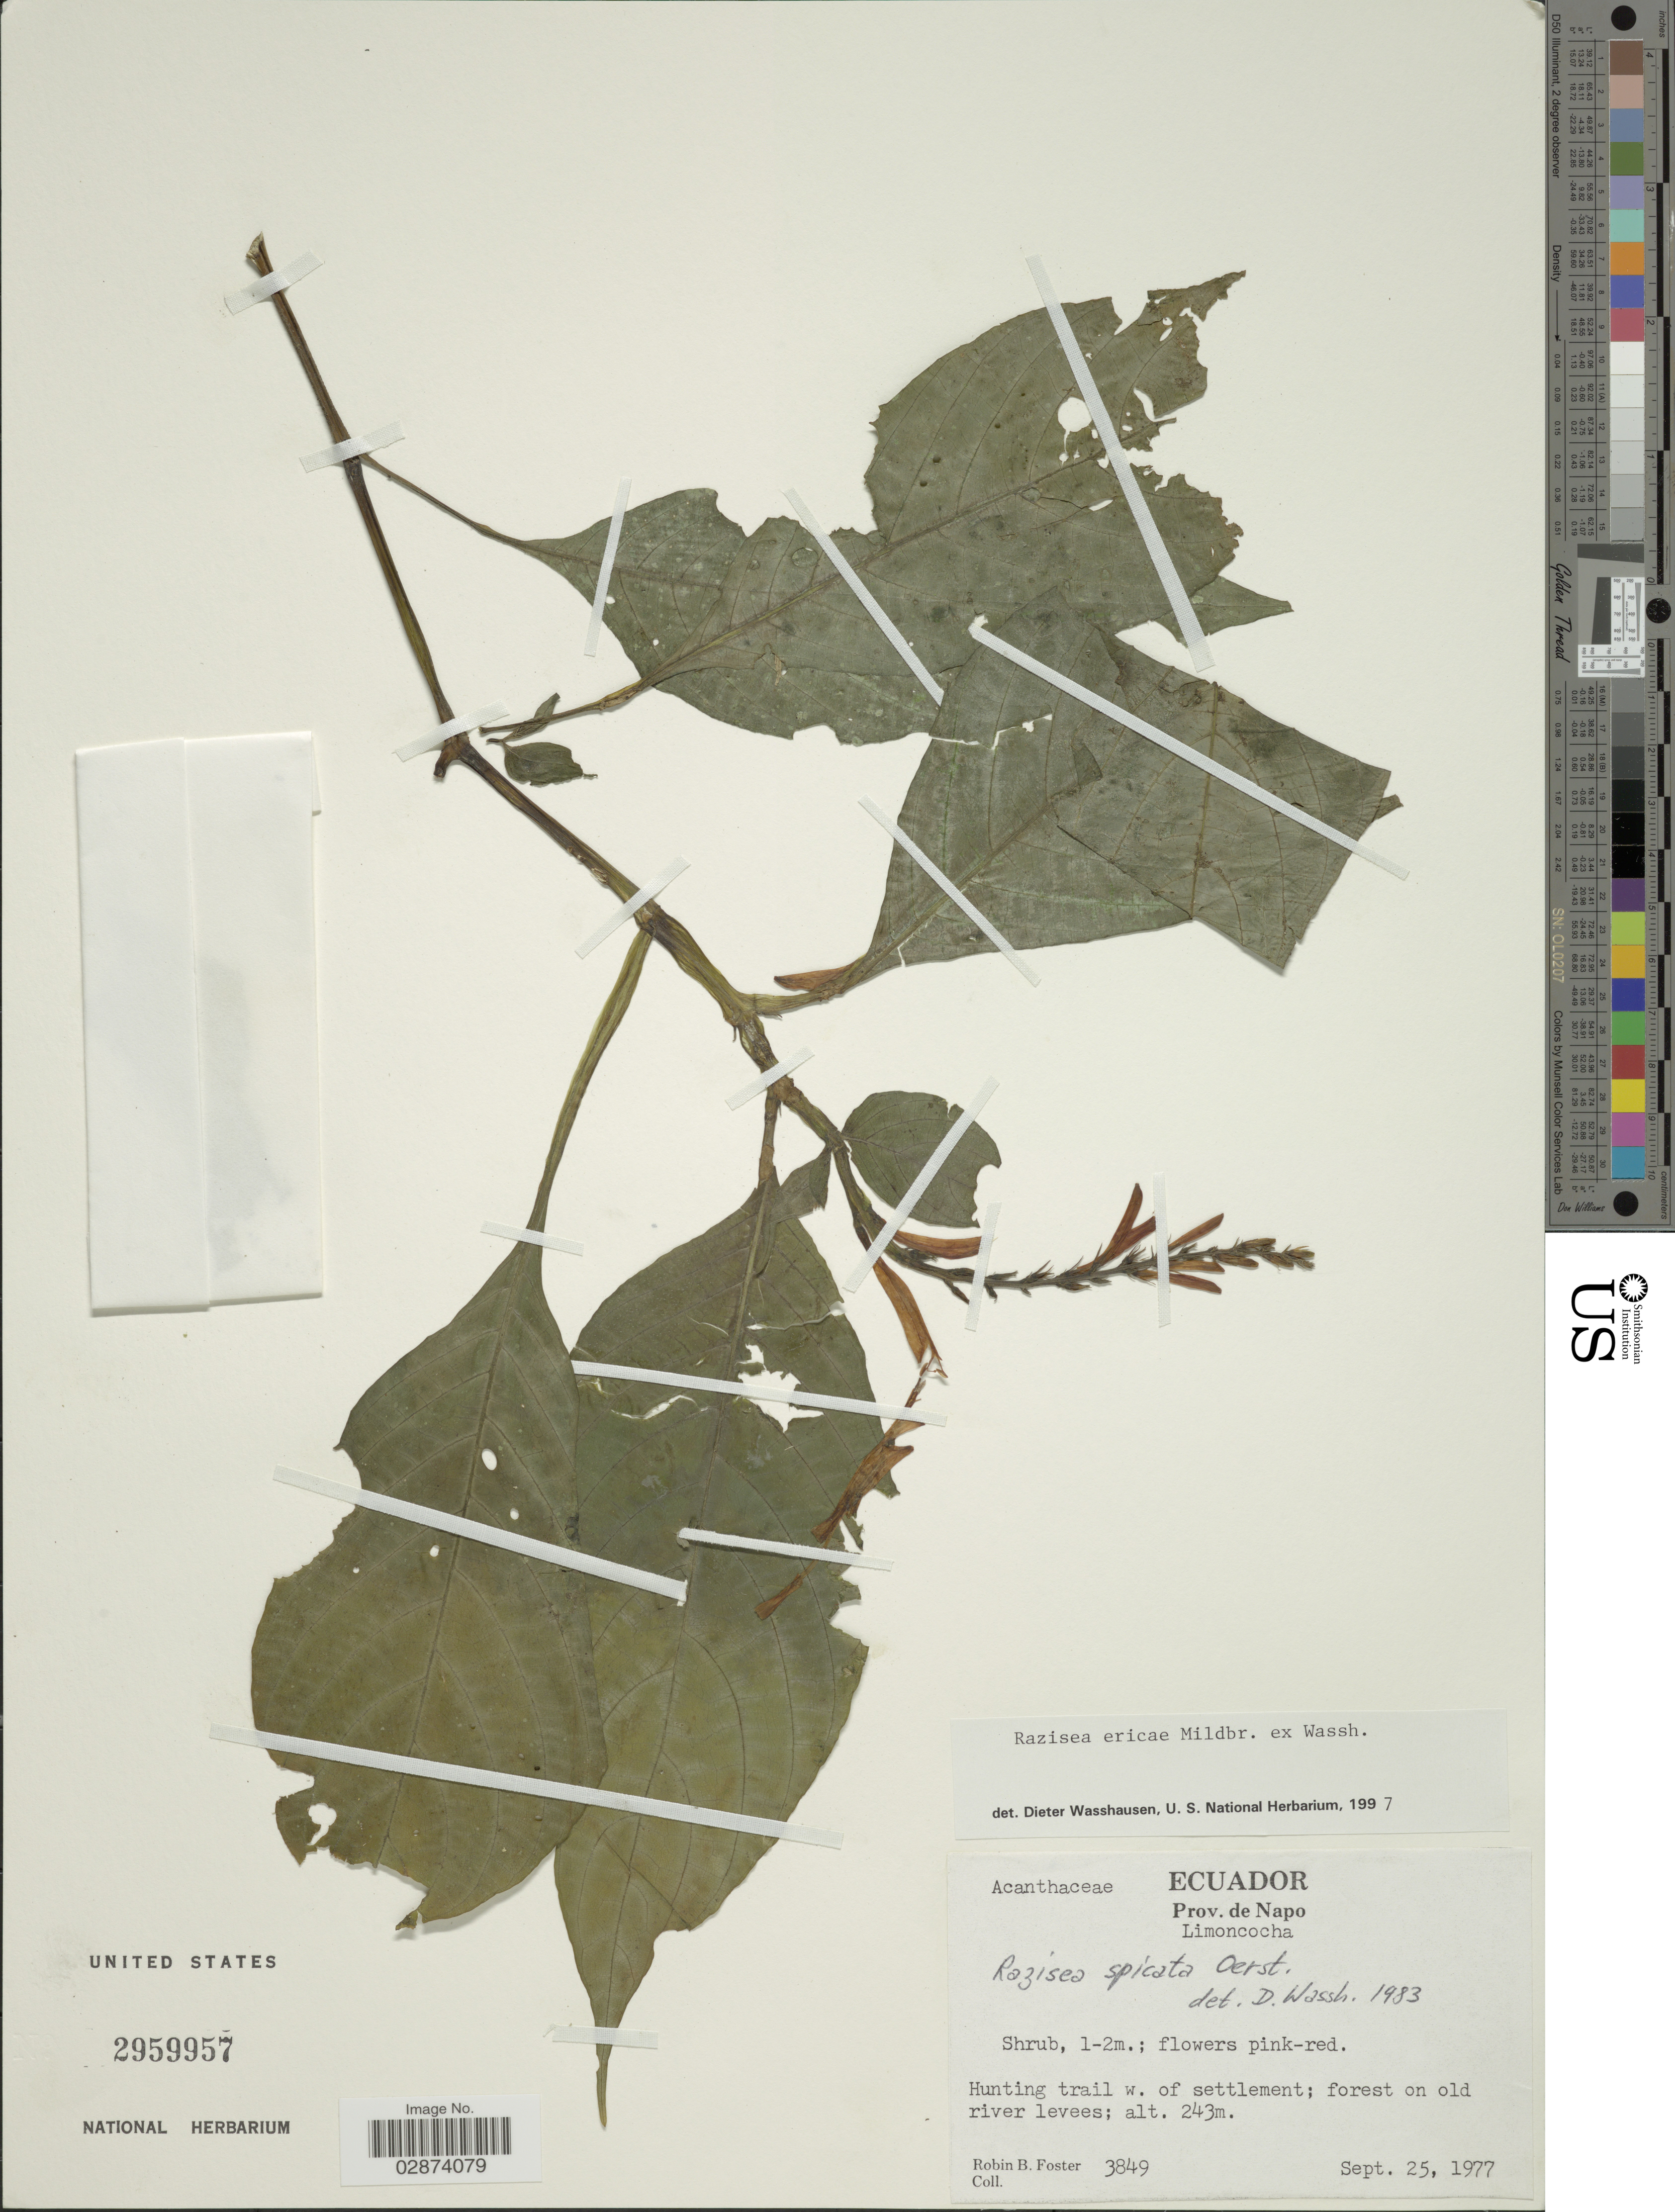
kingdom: Plantae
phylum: Tracheophyta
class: Magnoliopsida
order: Lamiales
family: Acanthaceae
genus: Razisea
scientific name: Razisea ericae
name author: Mildbr. ex Wassh.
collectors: R. B. Foster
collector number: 3849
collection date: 1977-09-23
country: Ecuador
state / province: Napo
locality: Prov. de Napo. Limoncocha. Hunting trail w. of settlement.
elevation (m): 243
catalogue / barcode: US 2959957